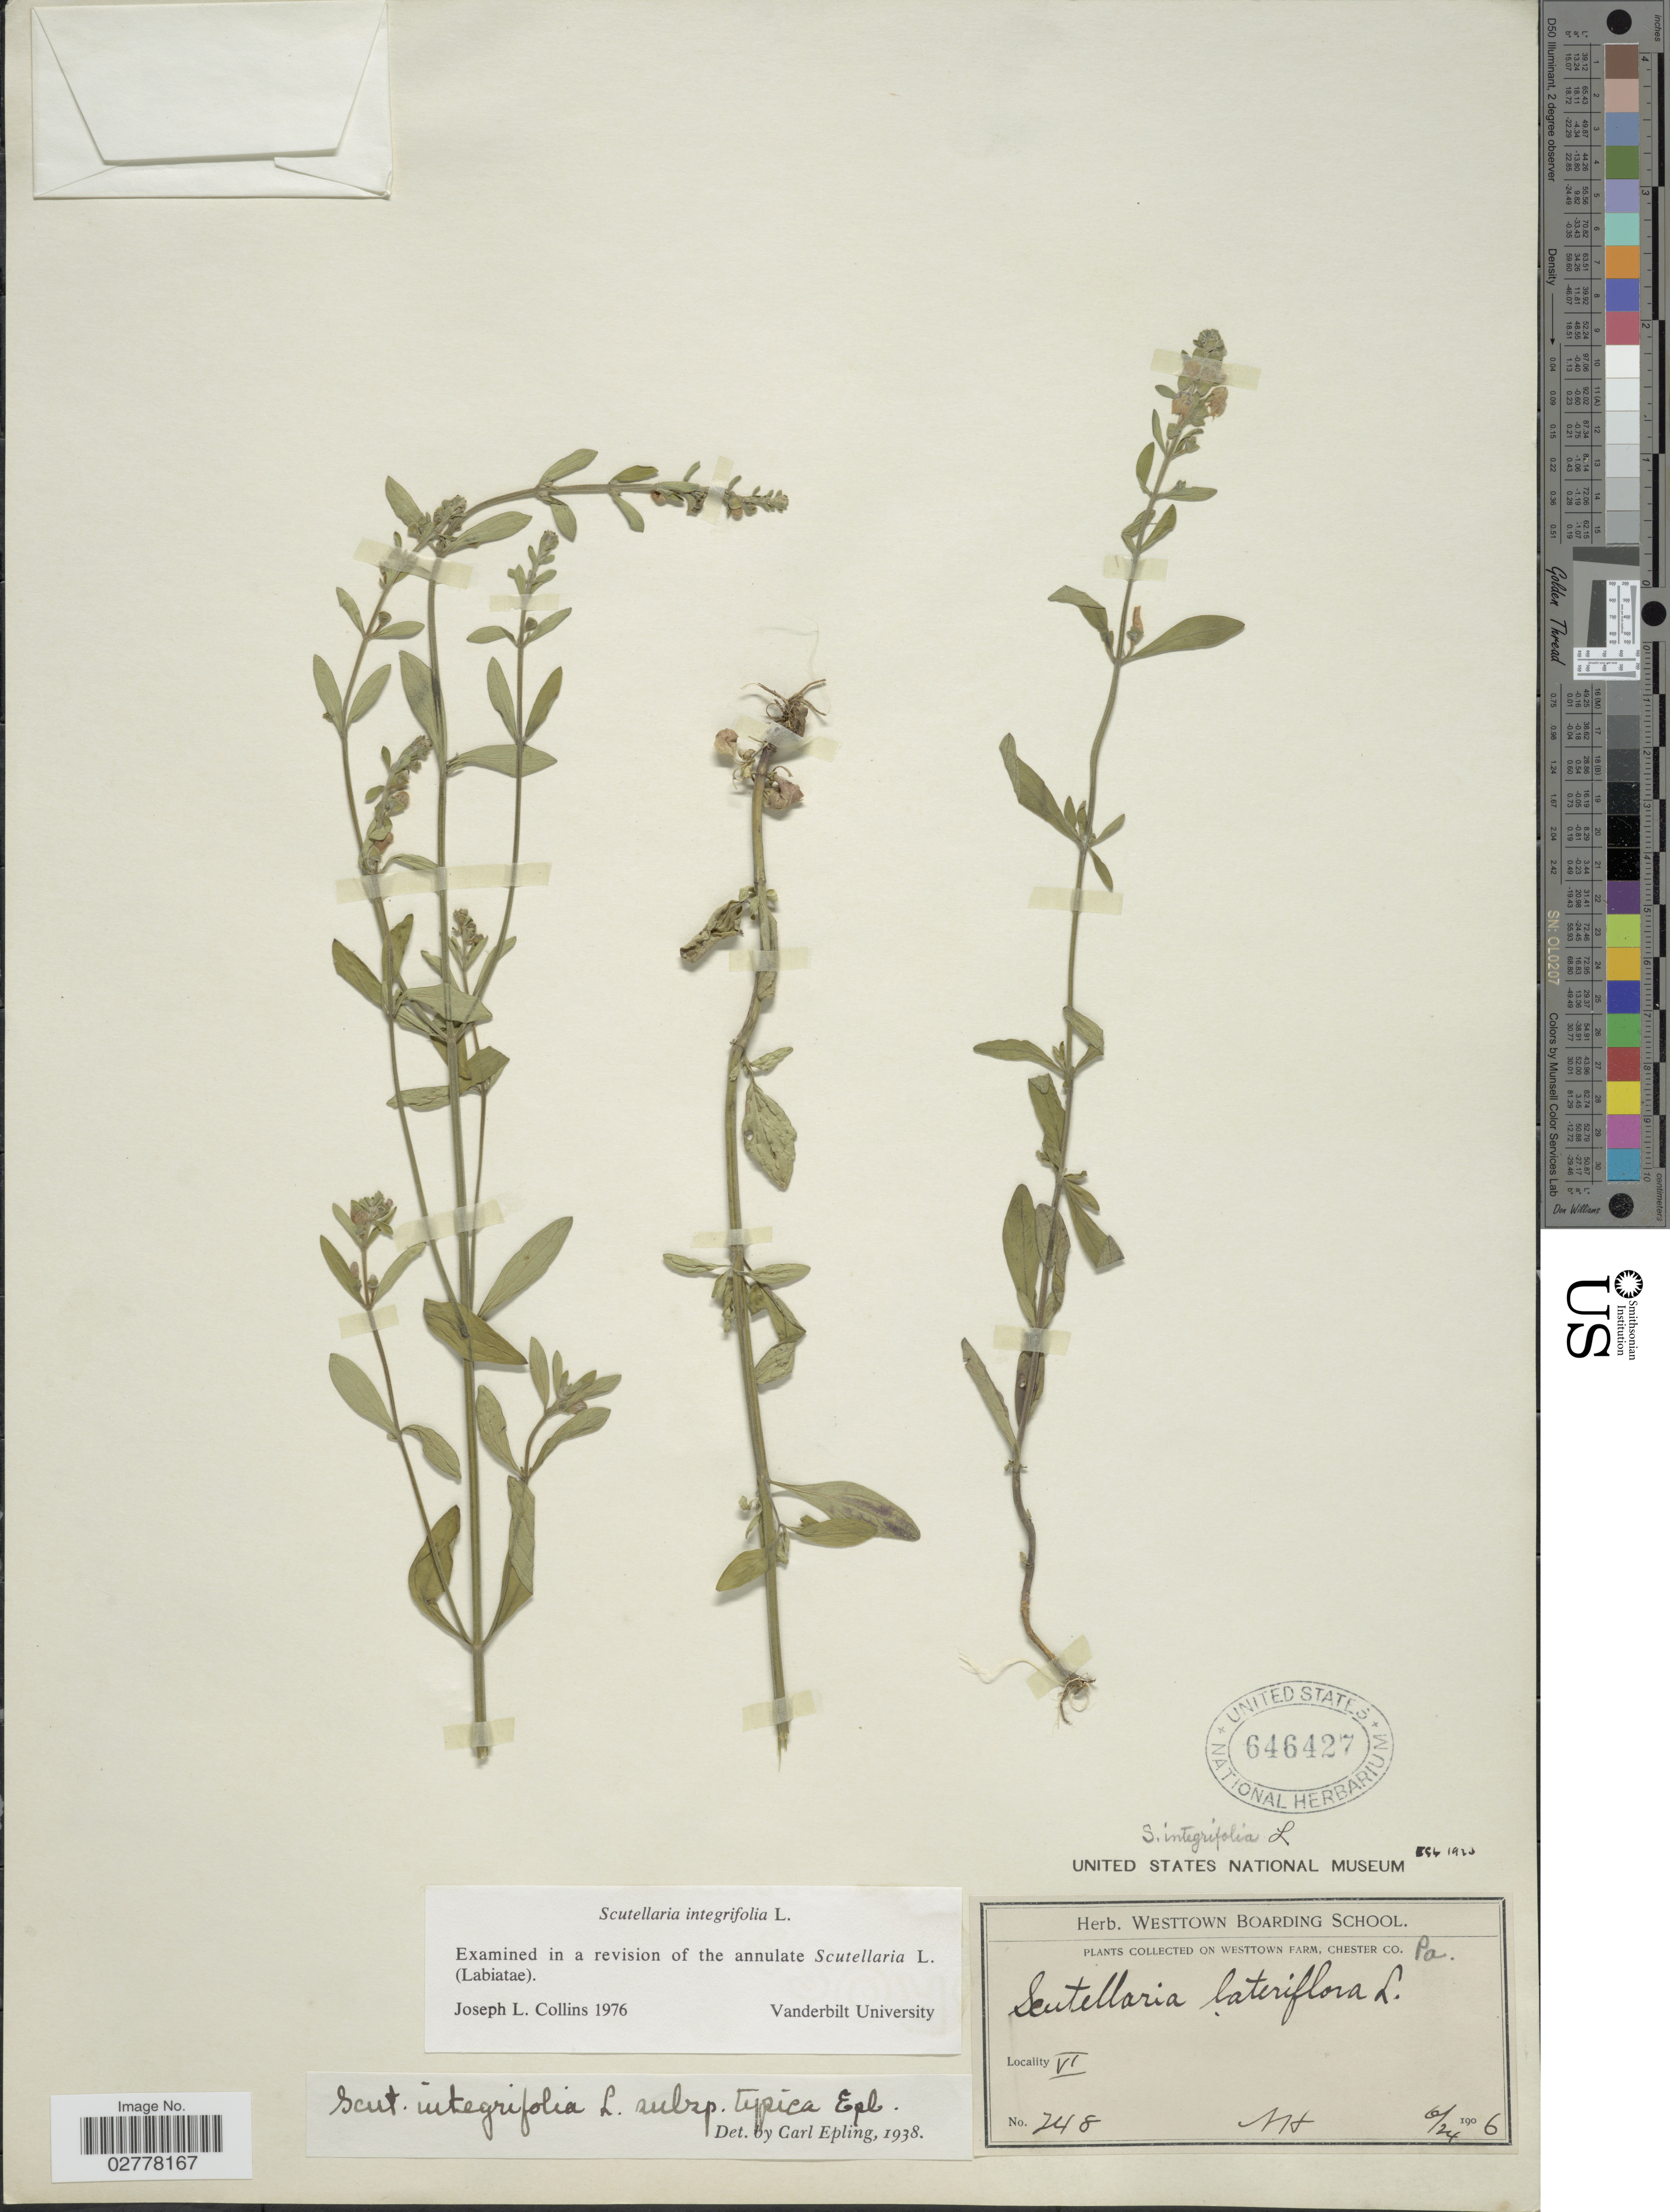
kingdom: Plantae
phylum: Tracheophyta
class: Magnoliopsida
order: Lamiales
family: Lamiaceae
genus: Scutellaria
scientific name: Scutellaria integrifolia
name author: L.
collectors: A. H.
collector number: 248*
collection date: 1906-06-24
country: United States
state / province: Pennsylvania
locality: On Westtown Farm, Chester Co. VI.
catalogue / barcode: US 646427